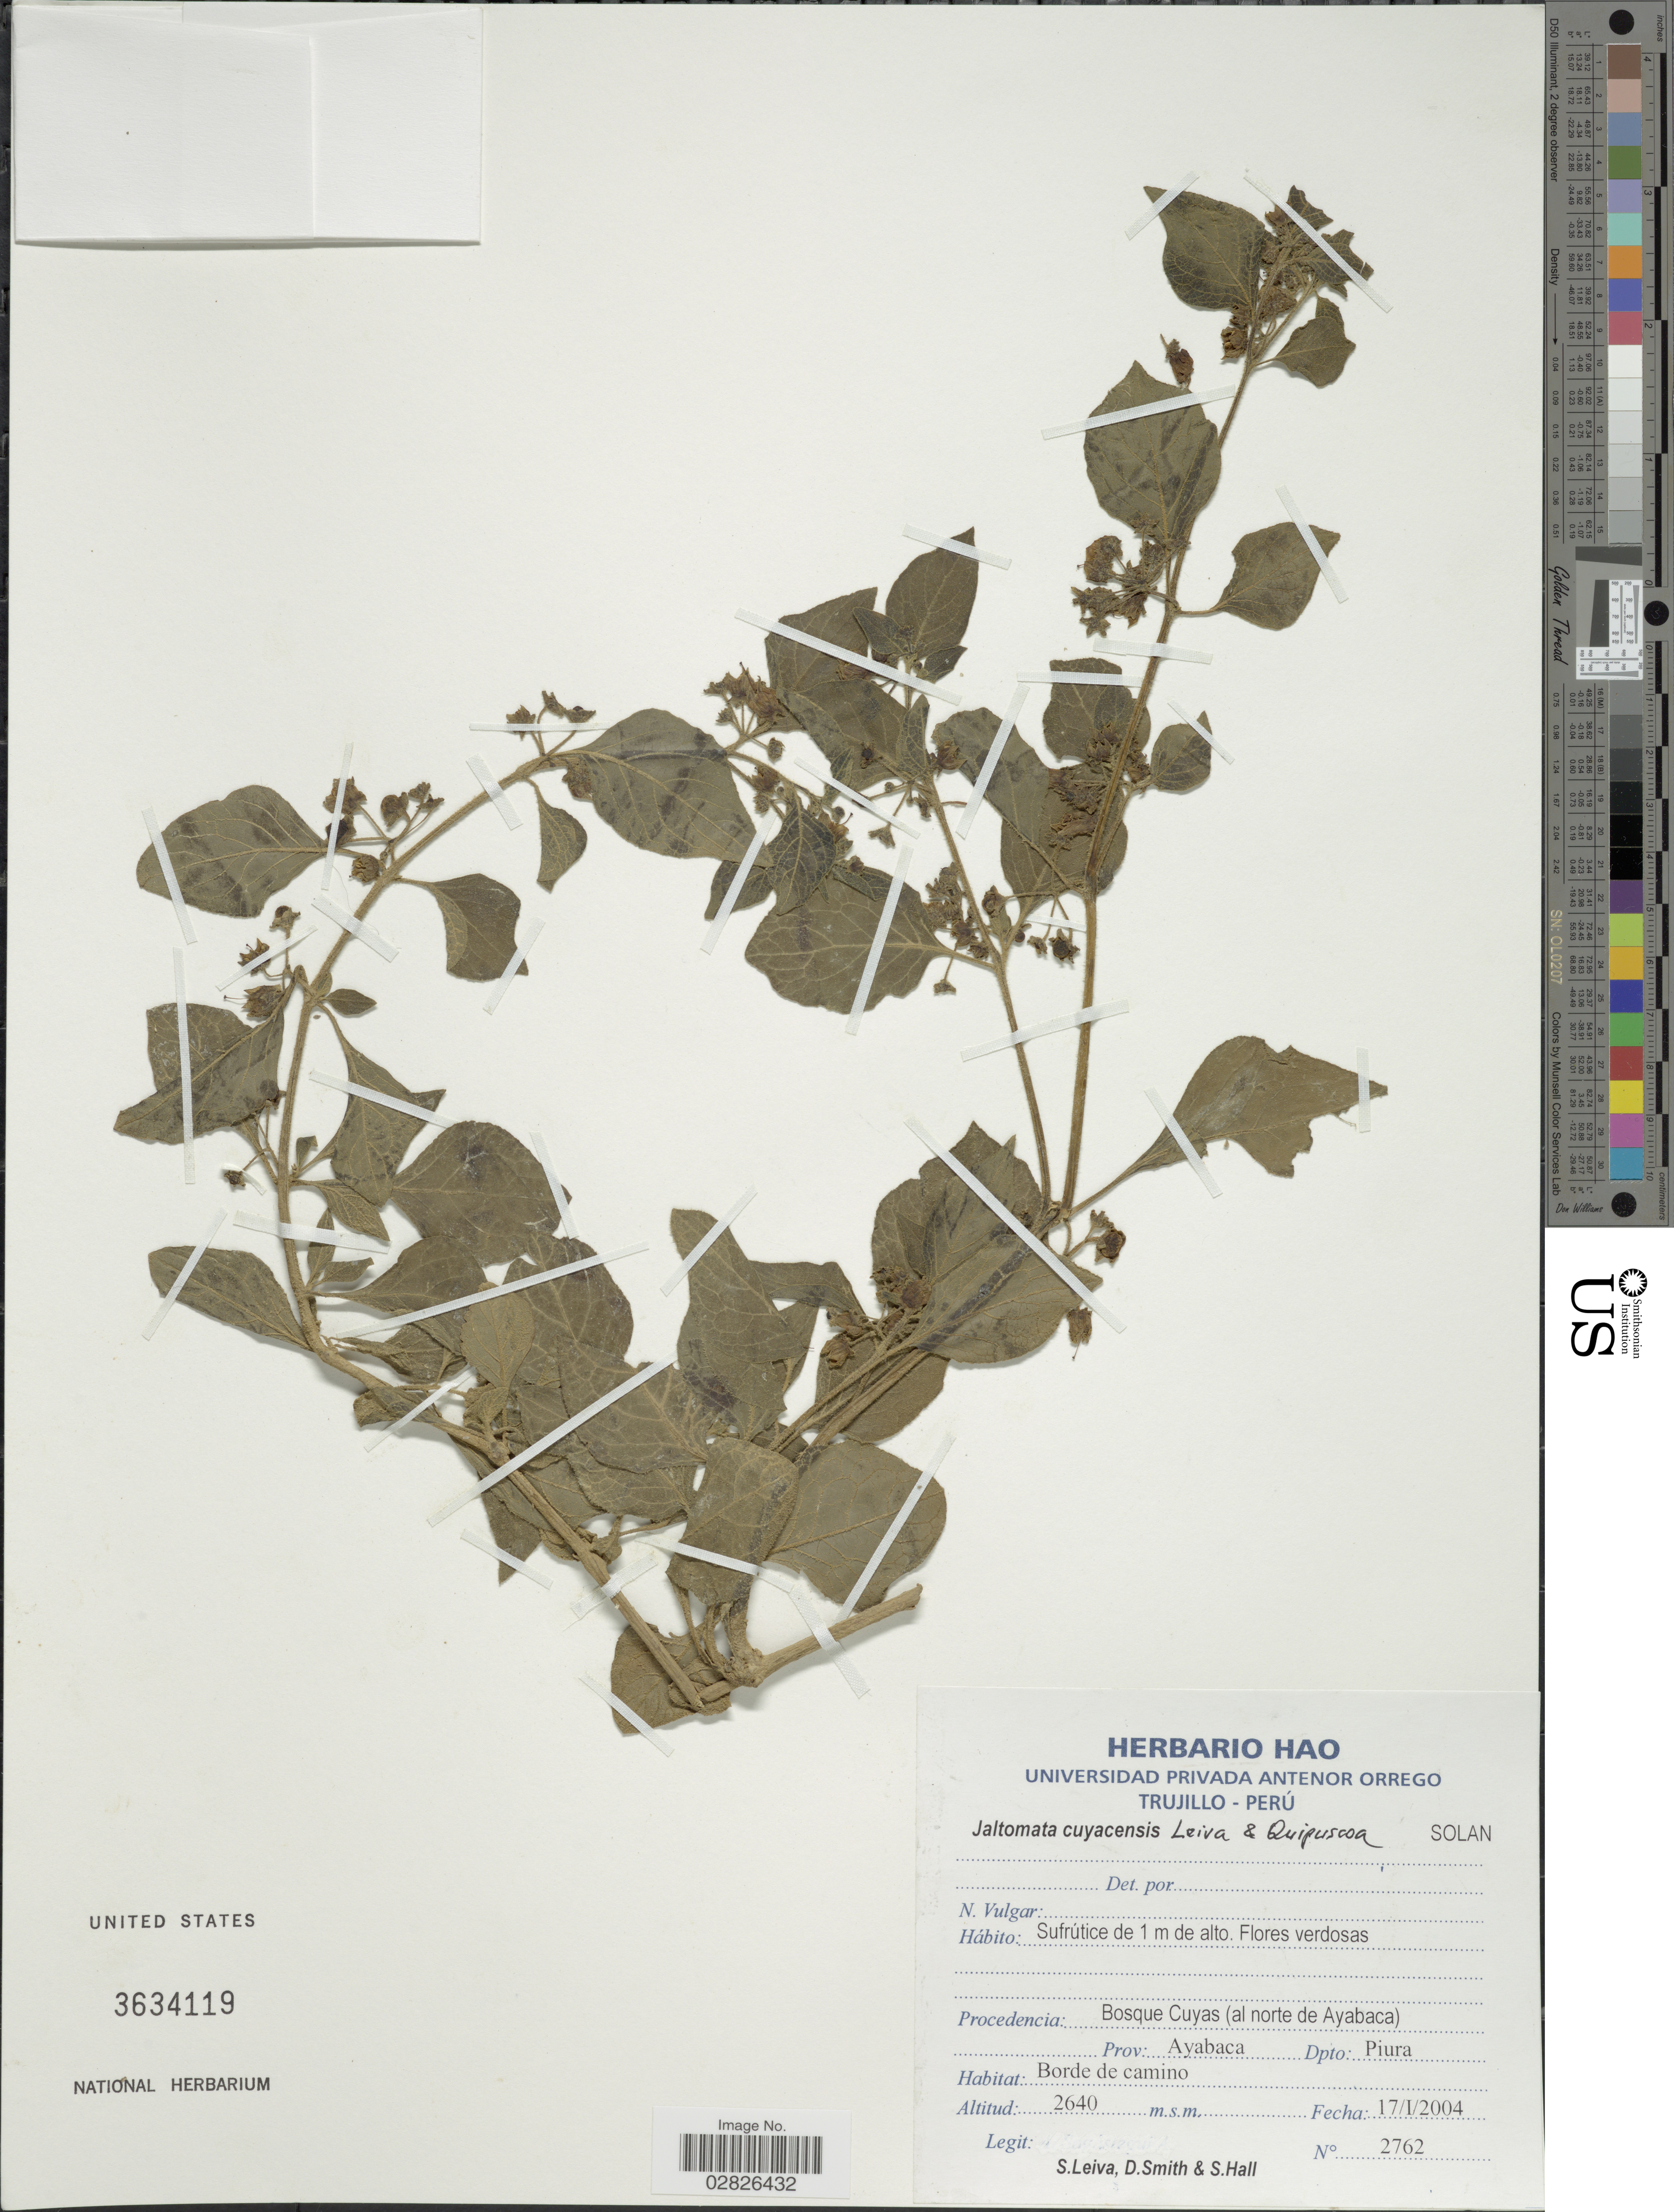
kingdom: Plantae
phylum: Tracheophyta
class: Magnoliopsida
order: Solanales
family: Solanaceae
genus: Jaltomata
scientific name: Jaltomata cuyasensis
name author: S. Leiva et al.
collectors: S. Leiva, D. Smith & S. Hall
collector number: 2762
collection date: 2004-01-17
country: Peru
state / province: Piura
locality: Procedencia Bosque Cuyas (al norte de Ayabaca), Prov. Ayabaca, Dpto. Piura.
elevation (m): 2640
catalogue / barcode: US 3634119